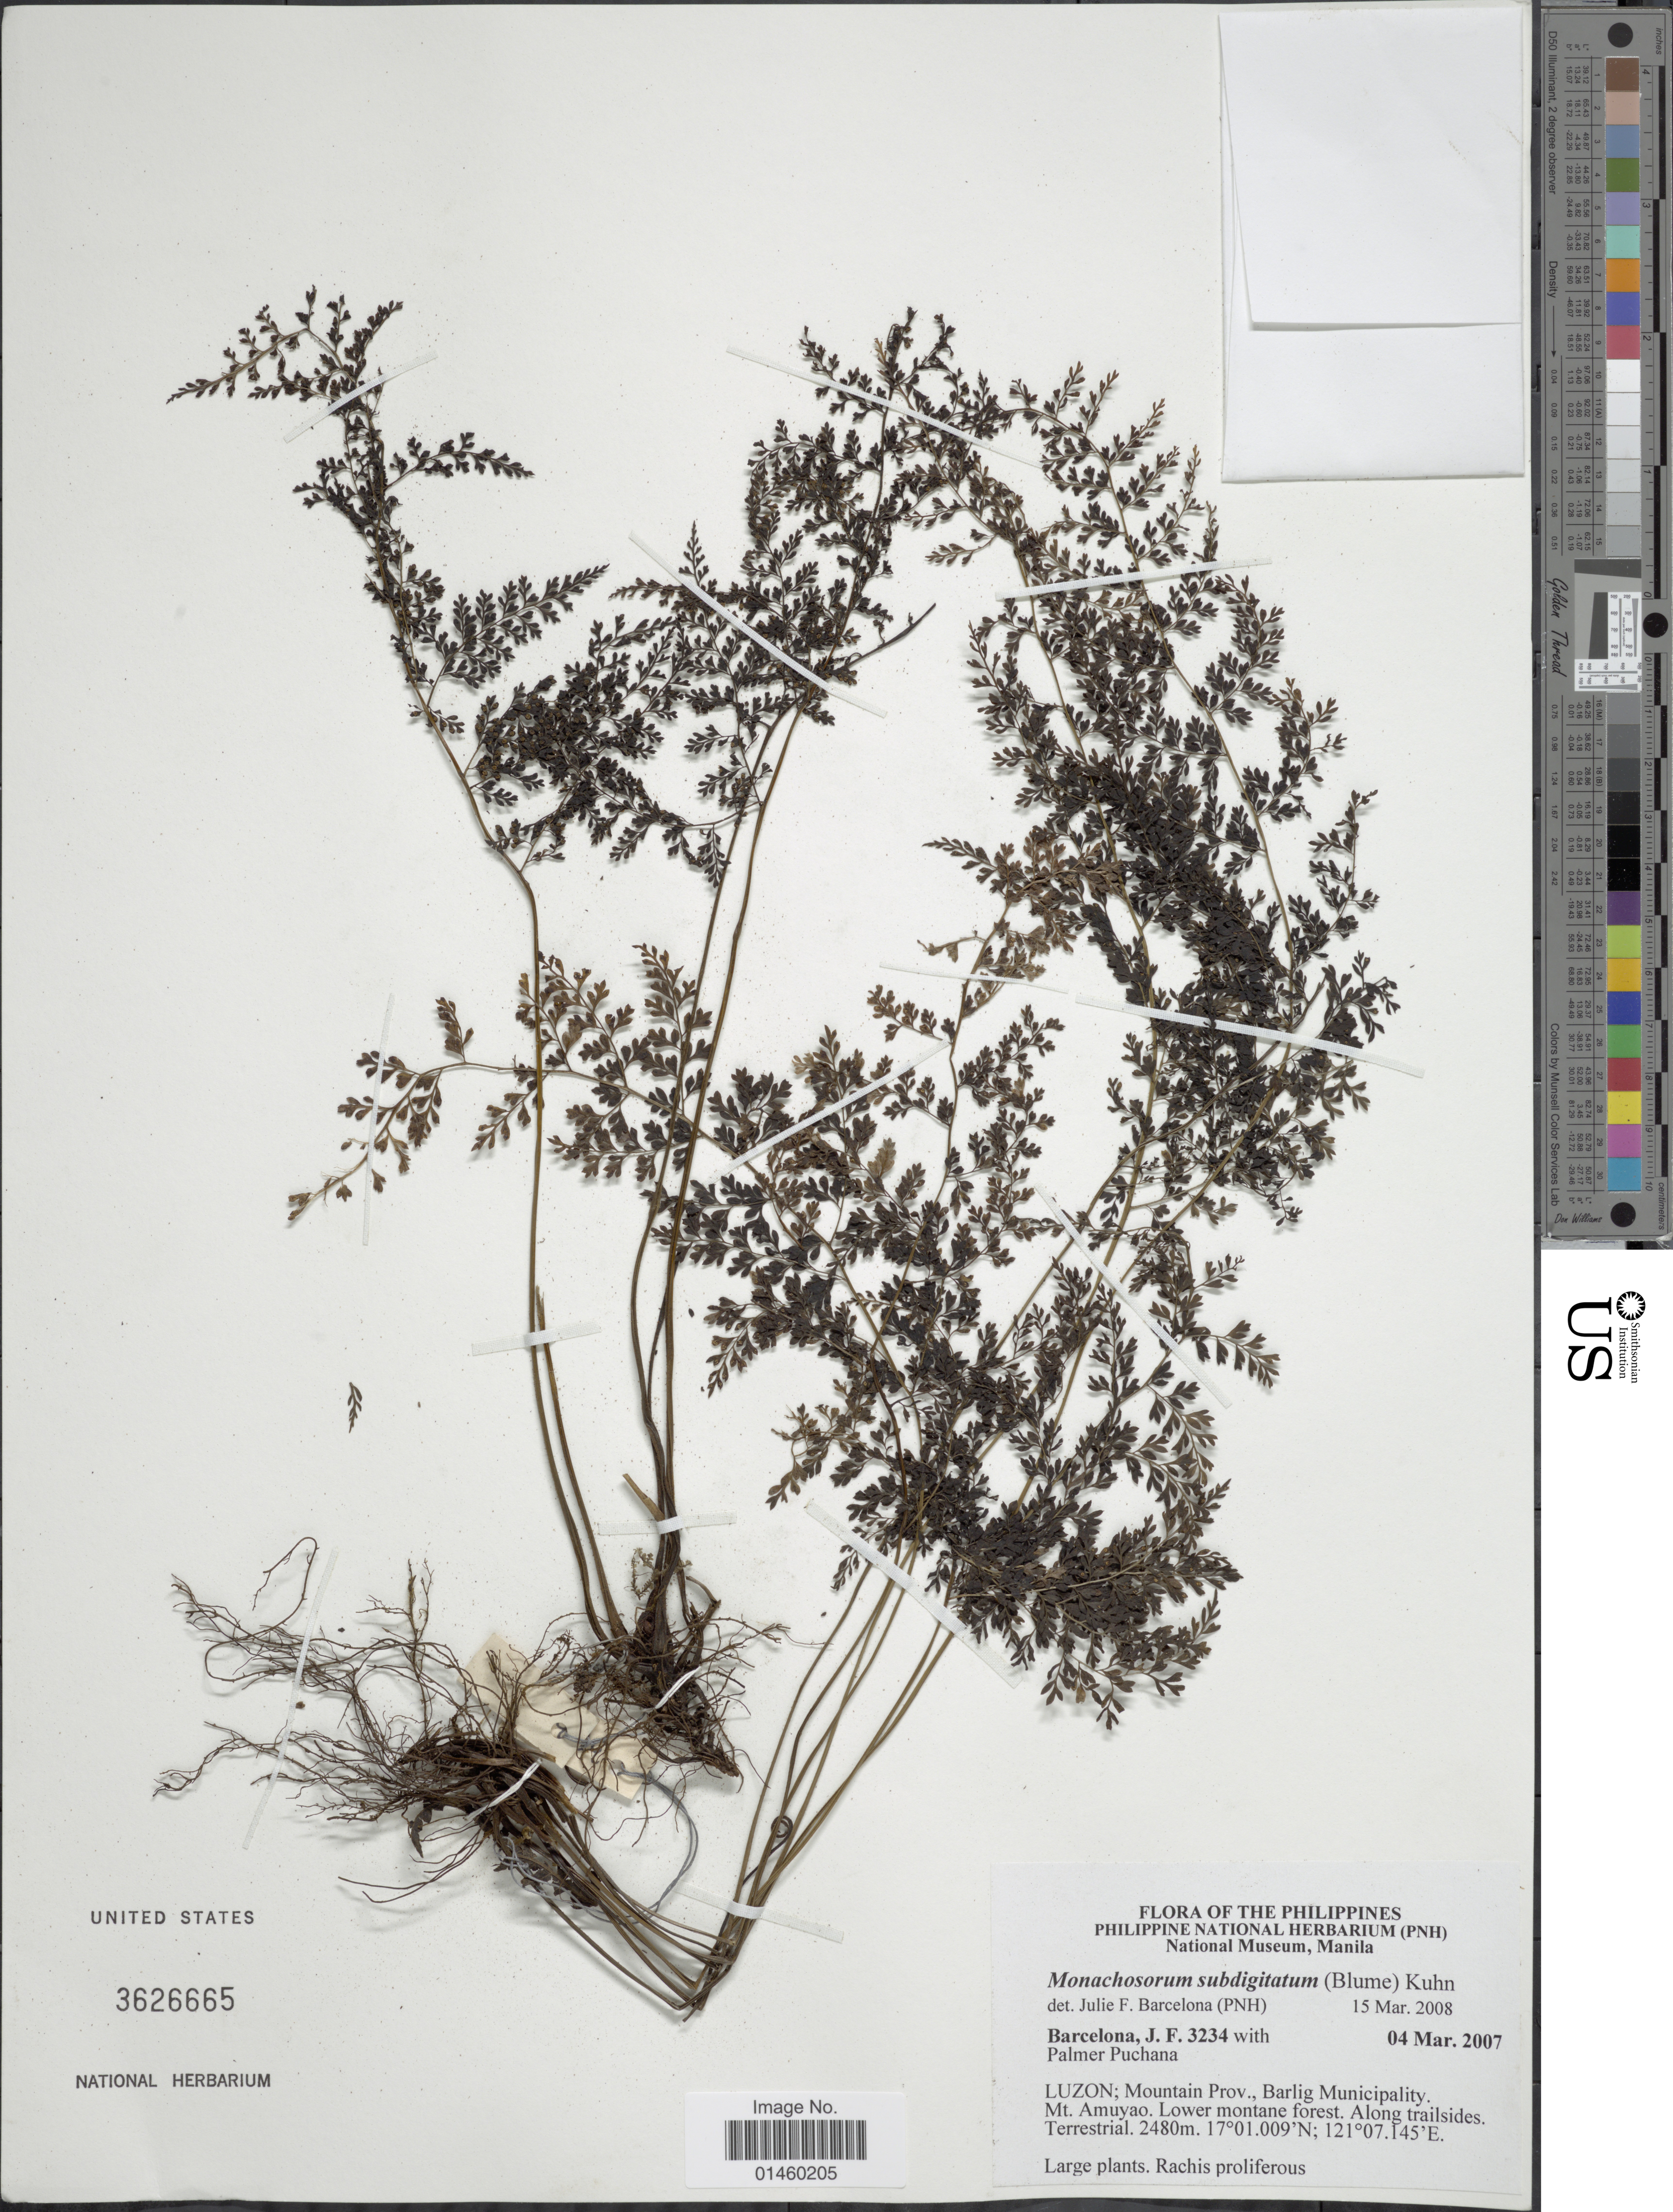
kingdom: Plantae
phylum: Tracheophyta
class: Polypodiopsida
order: Polypodiales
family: Dennstaedtiaceae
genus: Monachosorum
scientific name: Monachosorum subdigitatum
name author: (Blume) Kuhn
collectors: J. F. Barcelona & P. Puchana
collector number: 3234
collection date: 2007-03-04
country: Philippines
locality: Luzon; Mountain Prov., Barlig Municipality. Mt. Amuyao. Along trailsides.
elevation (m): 2480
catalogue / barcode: US 3626665